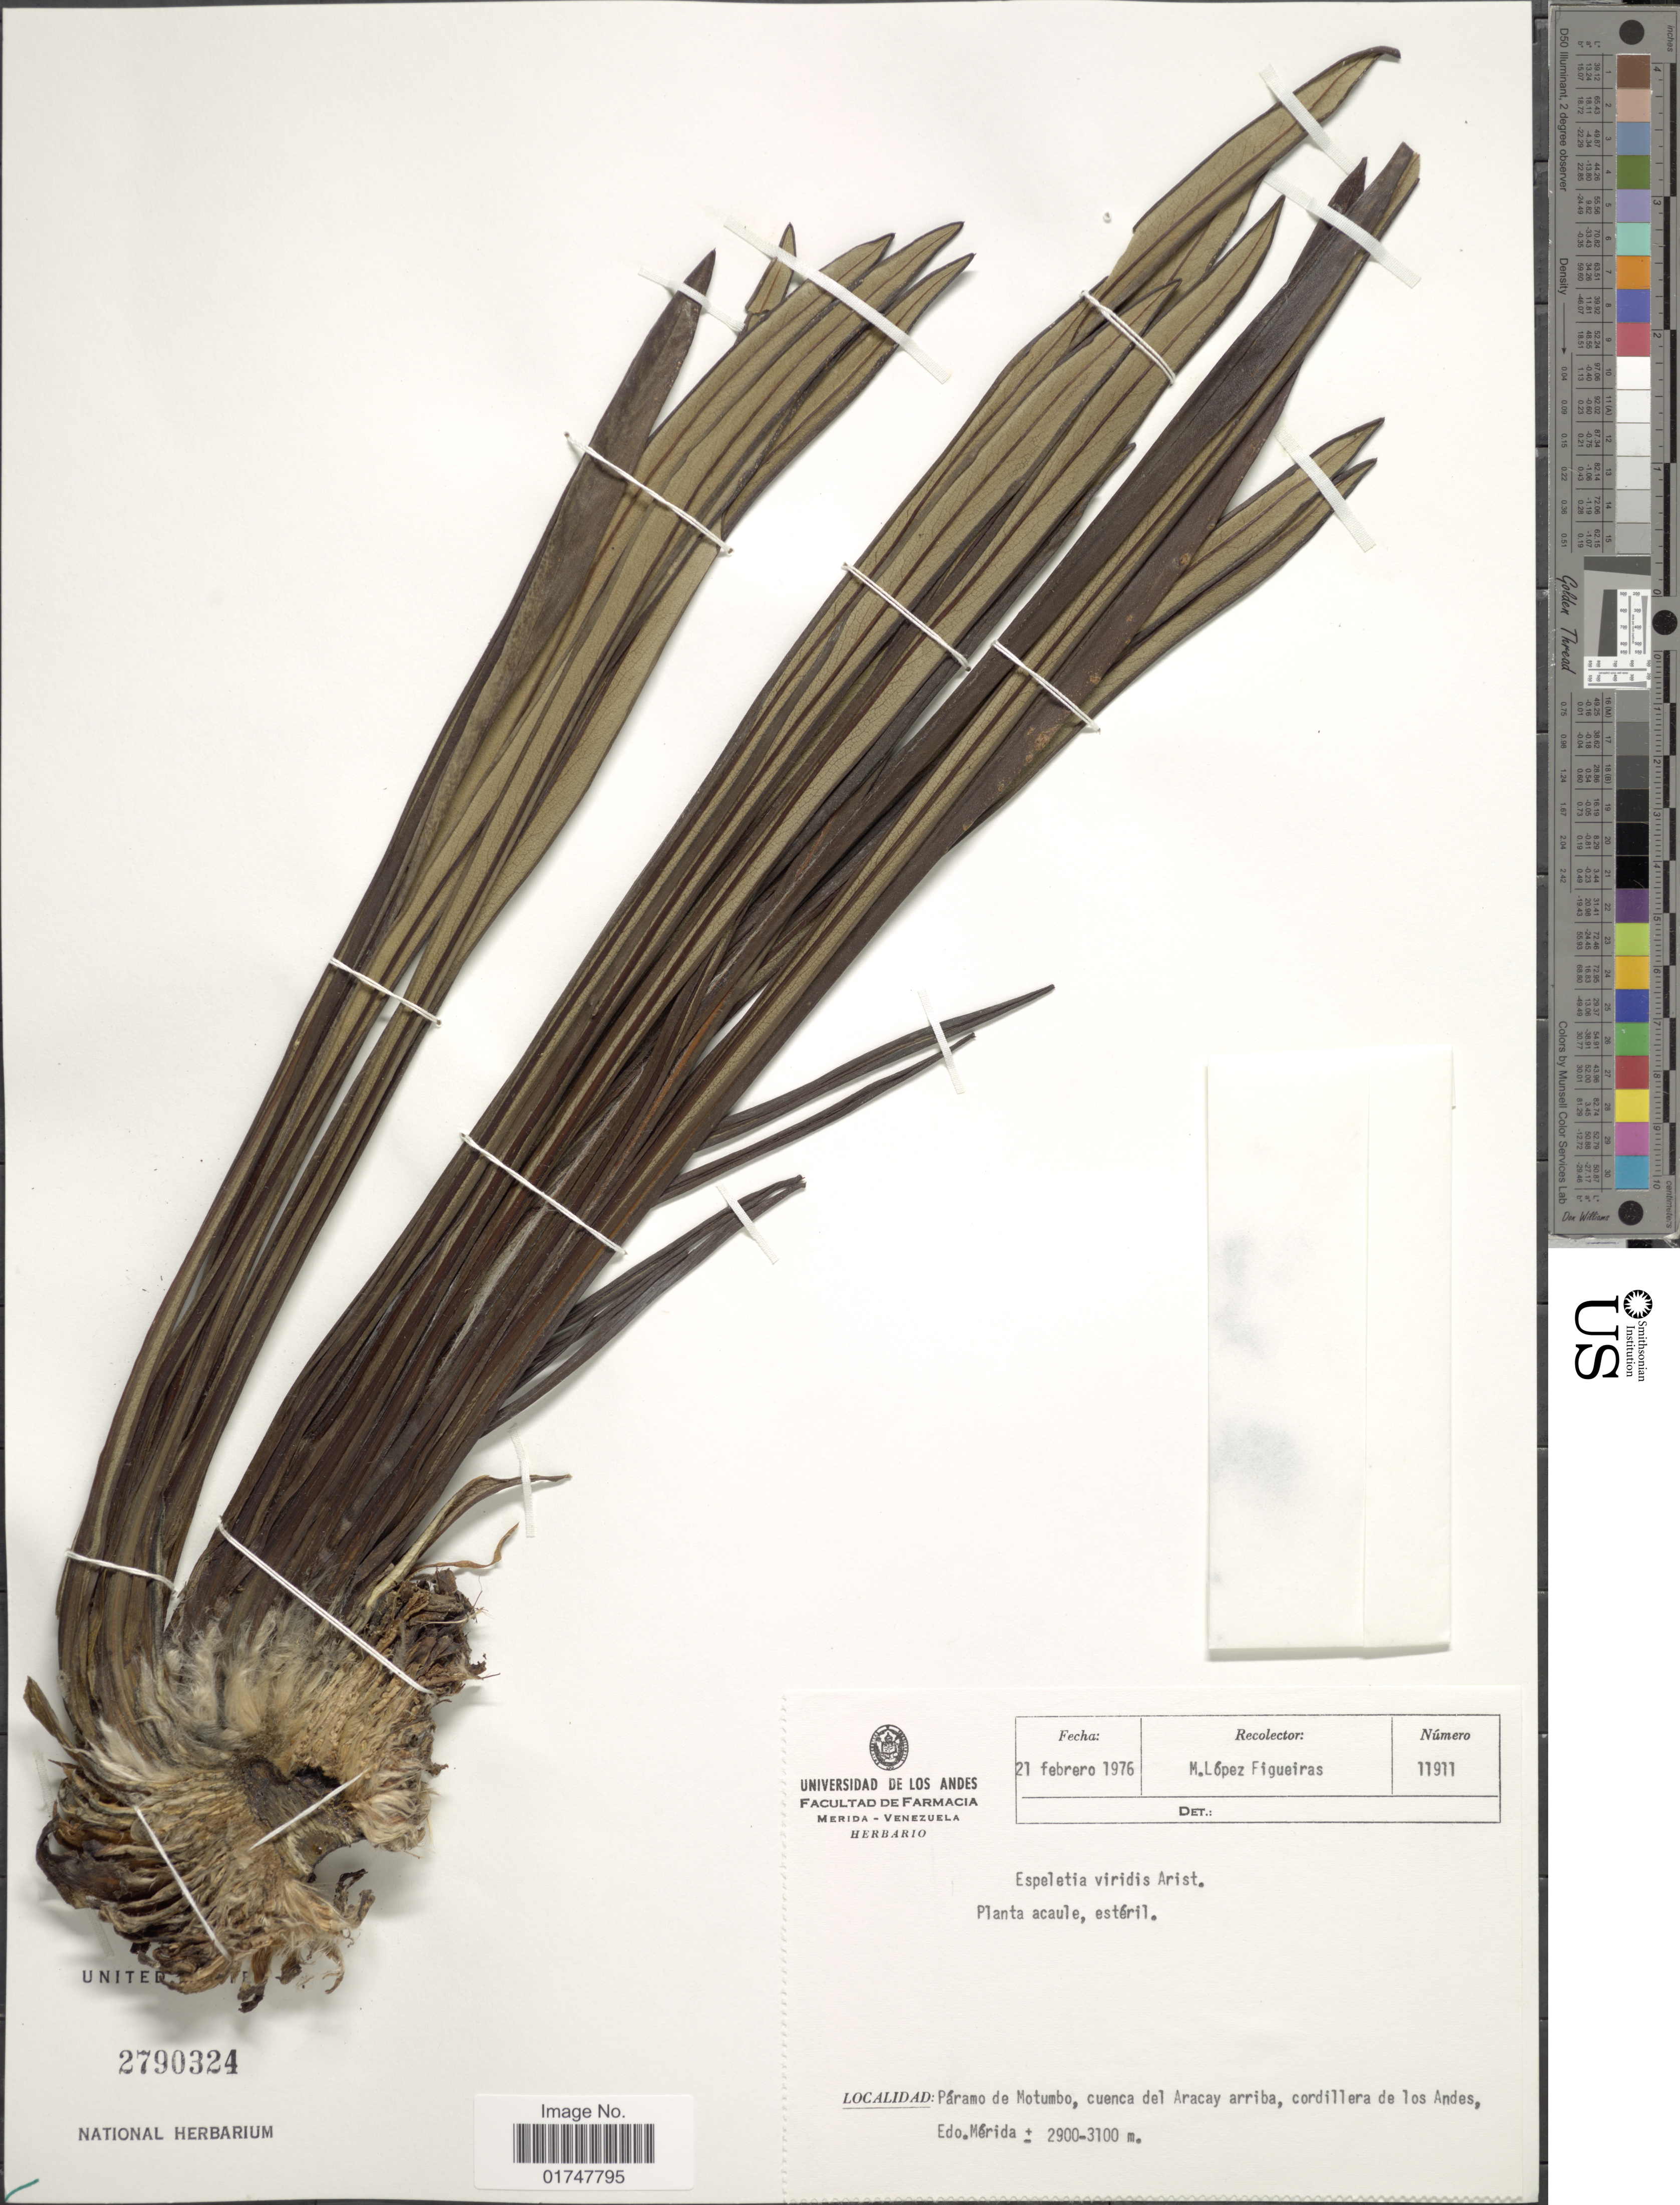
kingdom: Plantae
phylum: Tracheophyta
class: Magnoliopsida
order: Asterales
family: Asteraceae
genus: Ruilopezia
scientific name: Ruilopezia viridis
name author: (Aristeg.) Cuatrec.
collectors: M. López Figueiras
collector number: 11911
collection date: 1976-02-21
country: Venezuela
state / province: Mérida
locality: Páramo de Motumbo, cuenca del Arcay arriba, cordillera de los Andes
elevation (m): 2900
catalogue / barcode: US 2790324